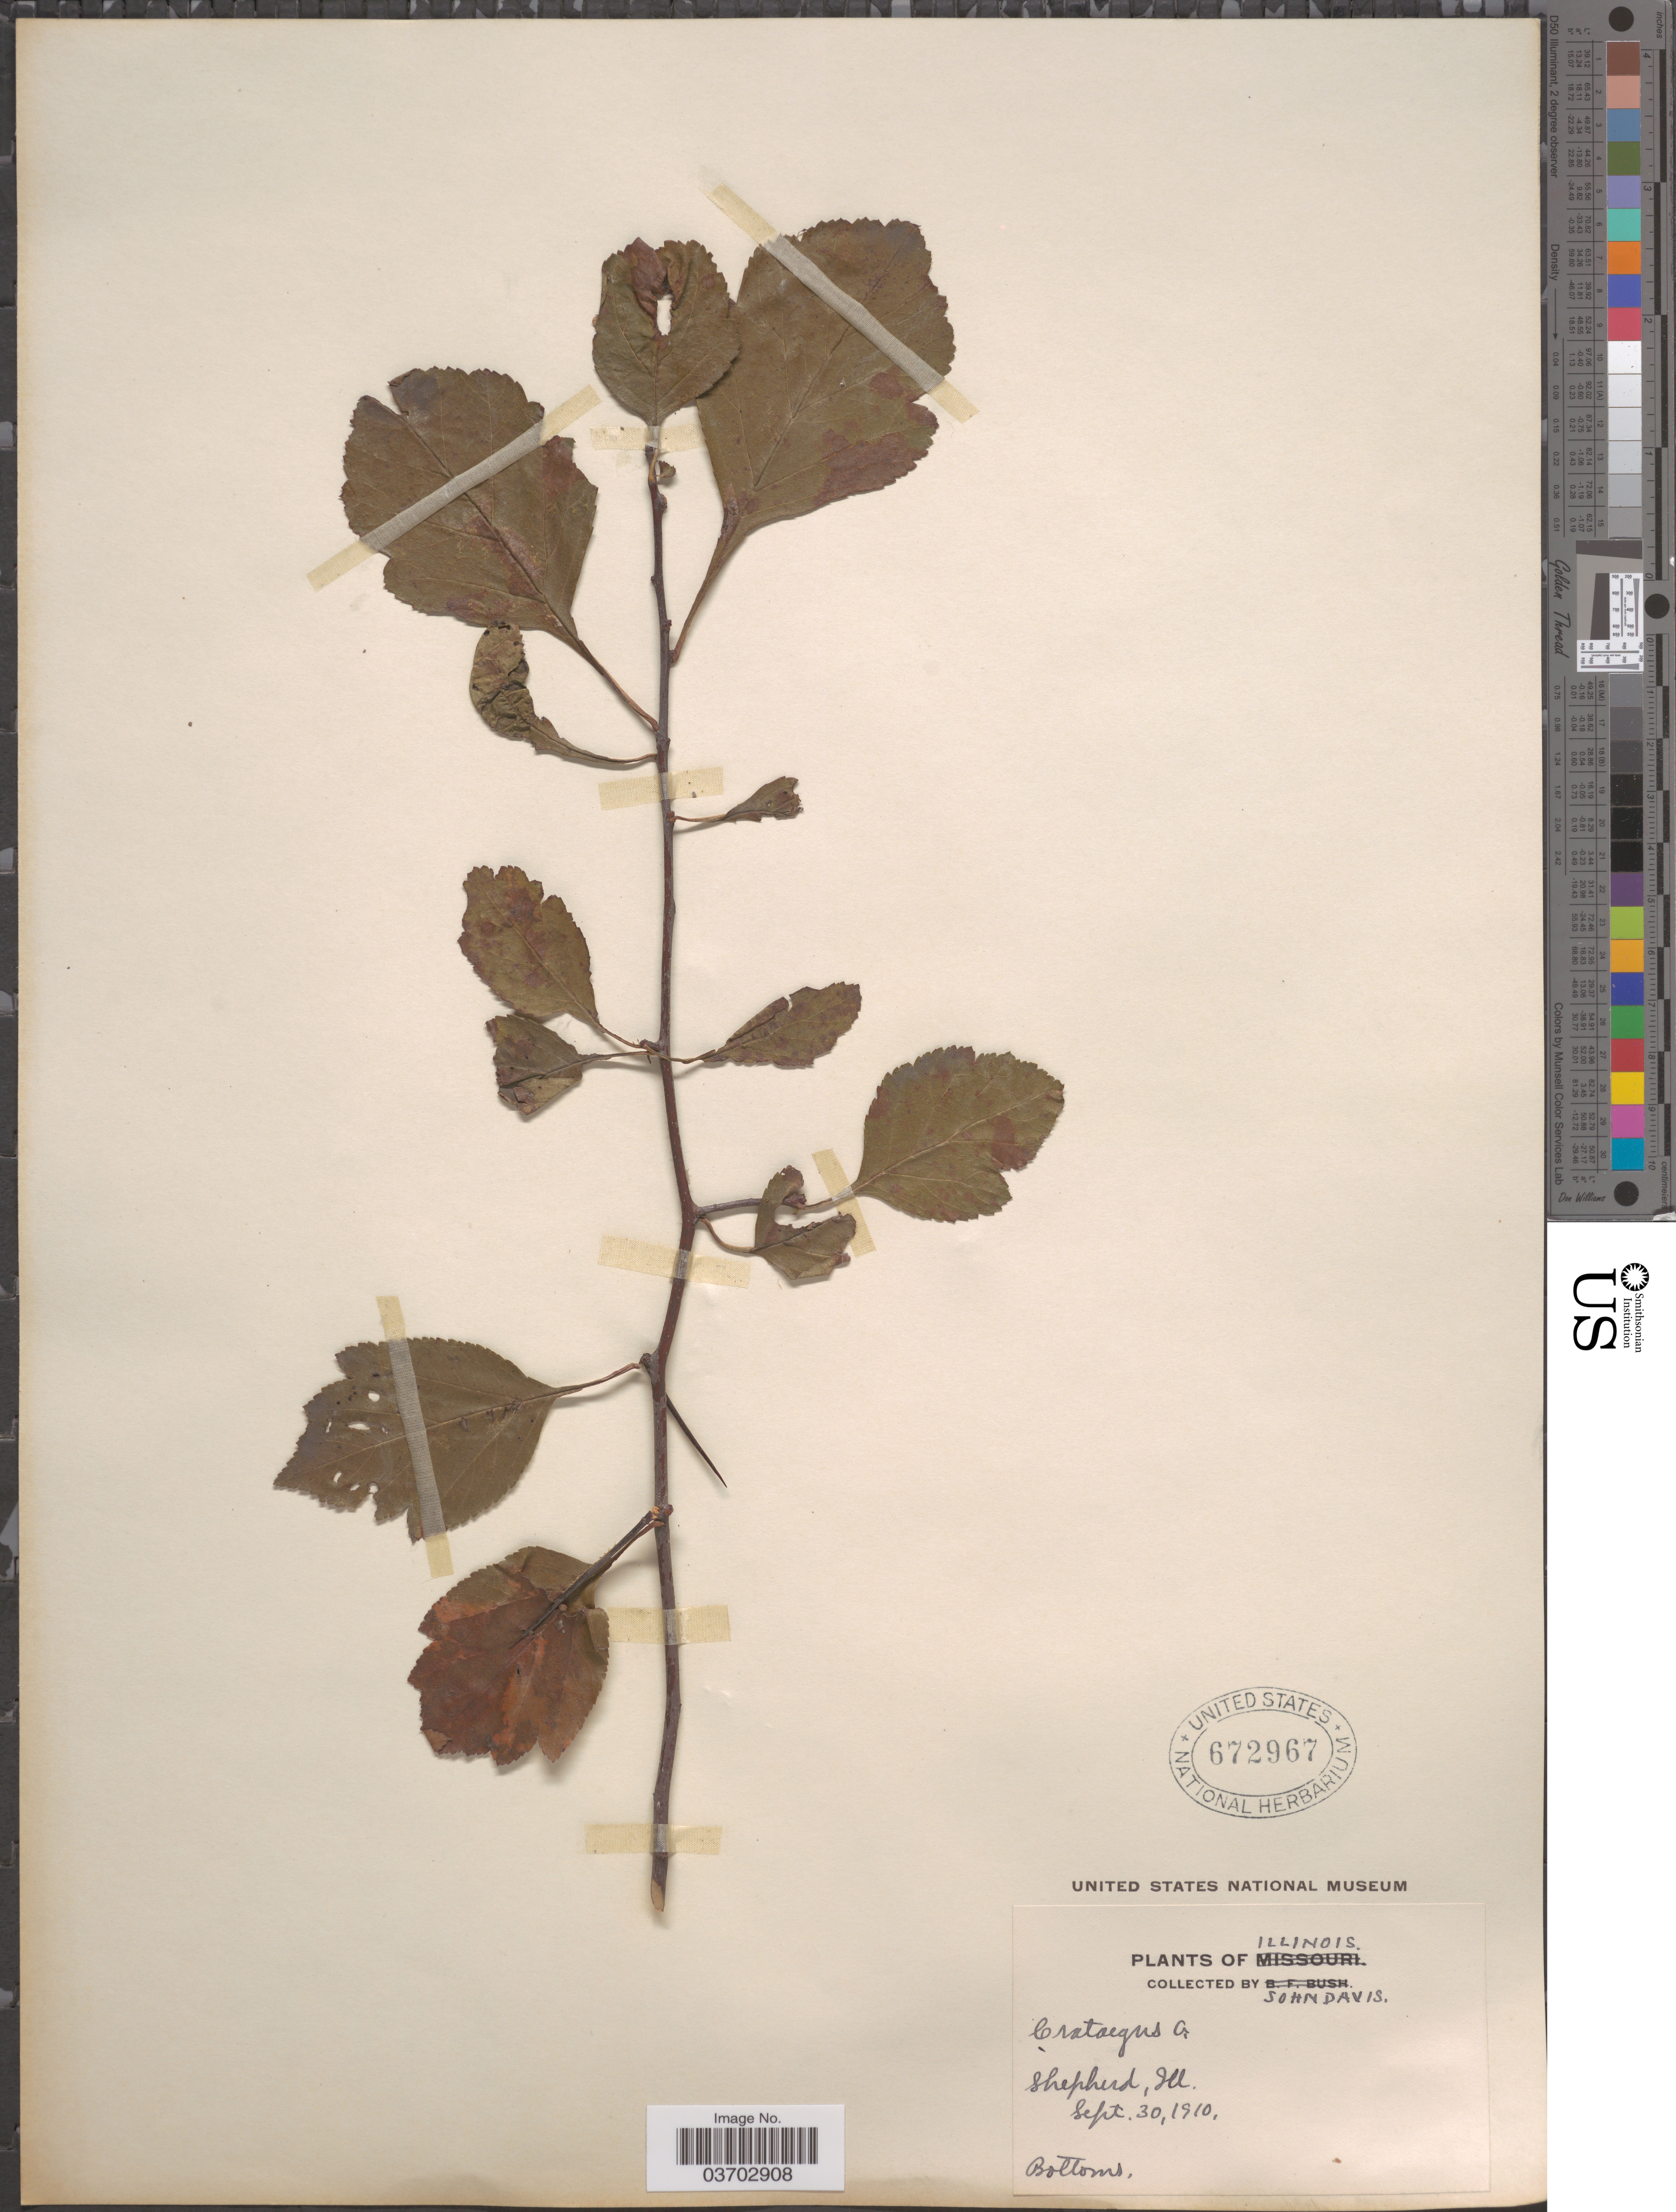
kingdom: Plantae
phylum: Tracheophyta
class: Magnoliopsida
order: Rosales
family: Rosaceae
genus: Crataegus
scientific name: Crataegus sp.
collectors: J. Davis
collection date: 1910-09-30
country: United States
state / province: Illinois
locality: Shepherd.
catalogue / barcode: US 672967